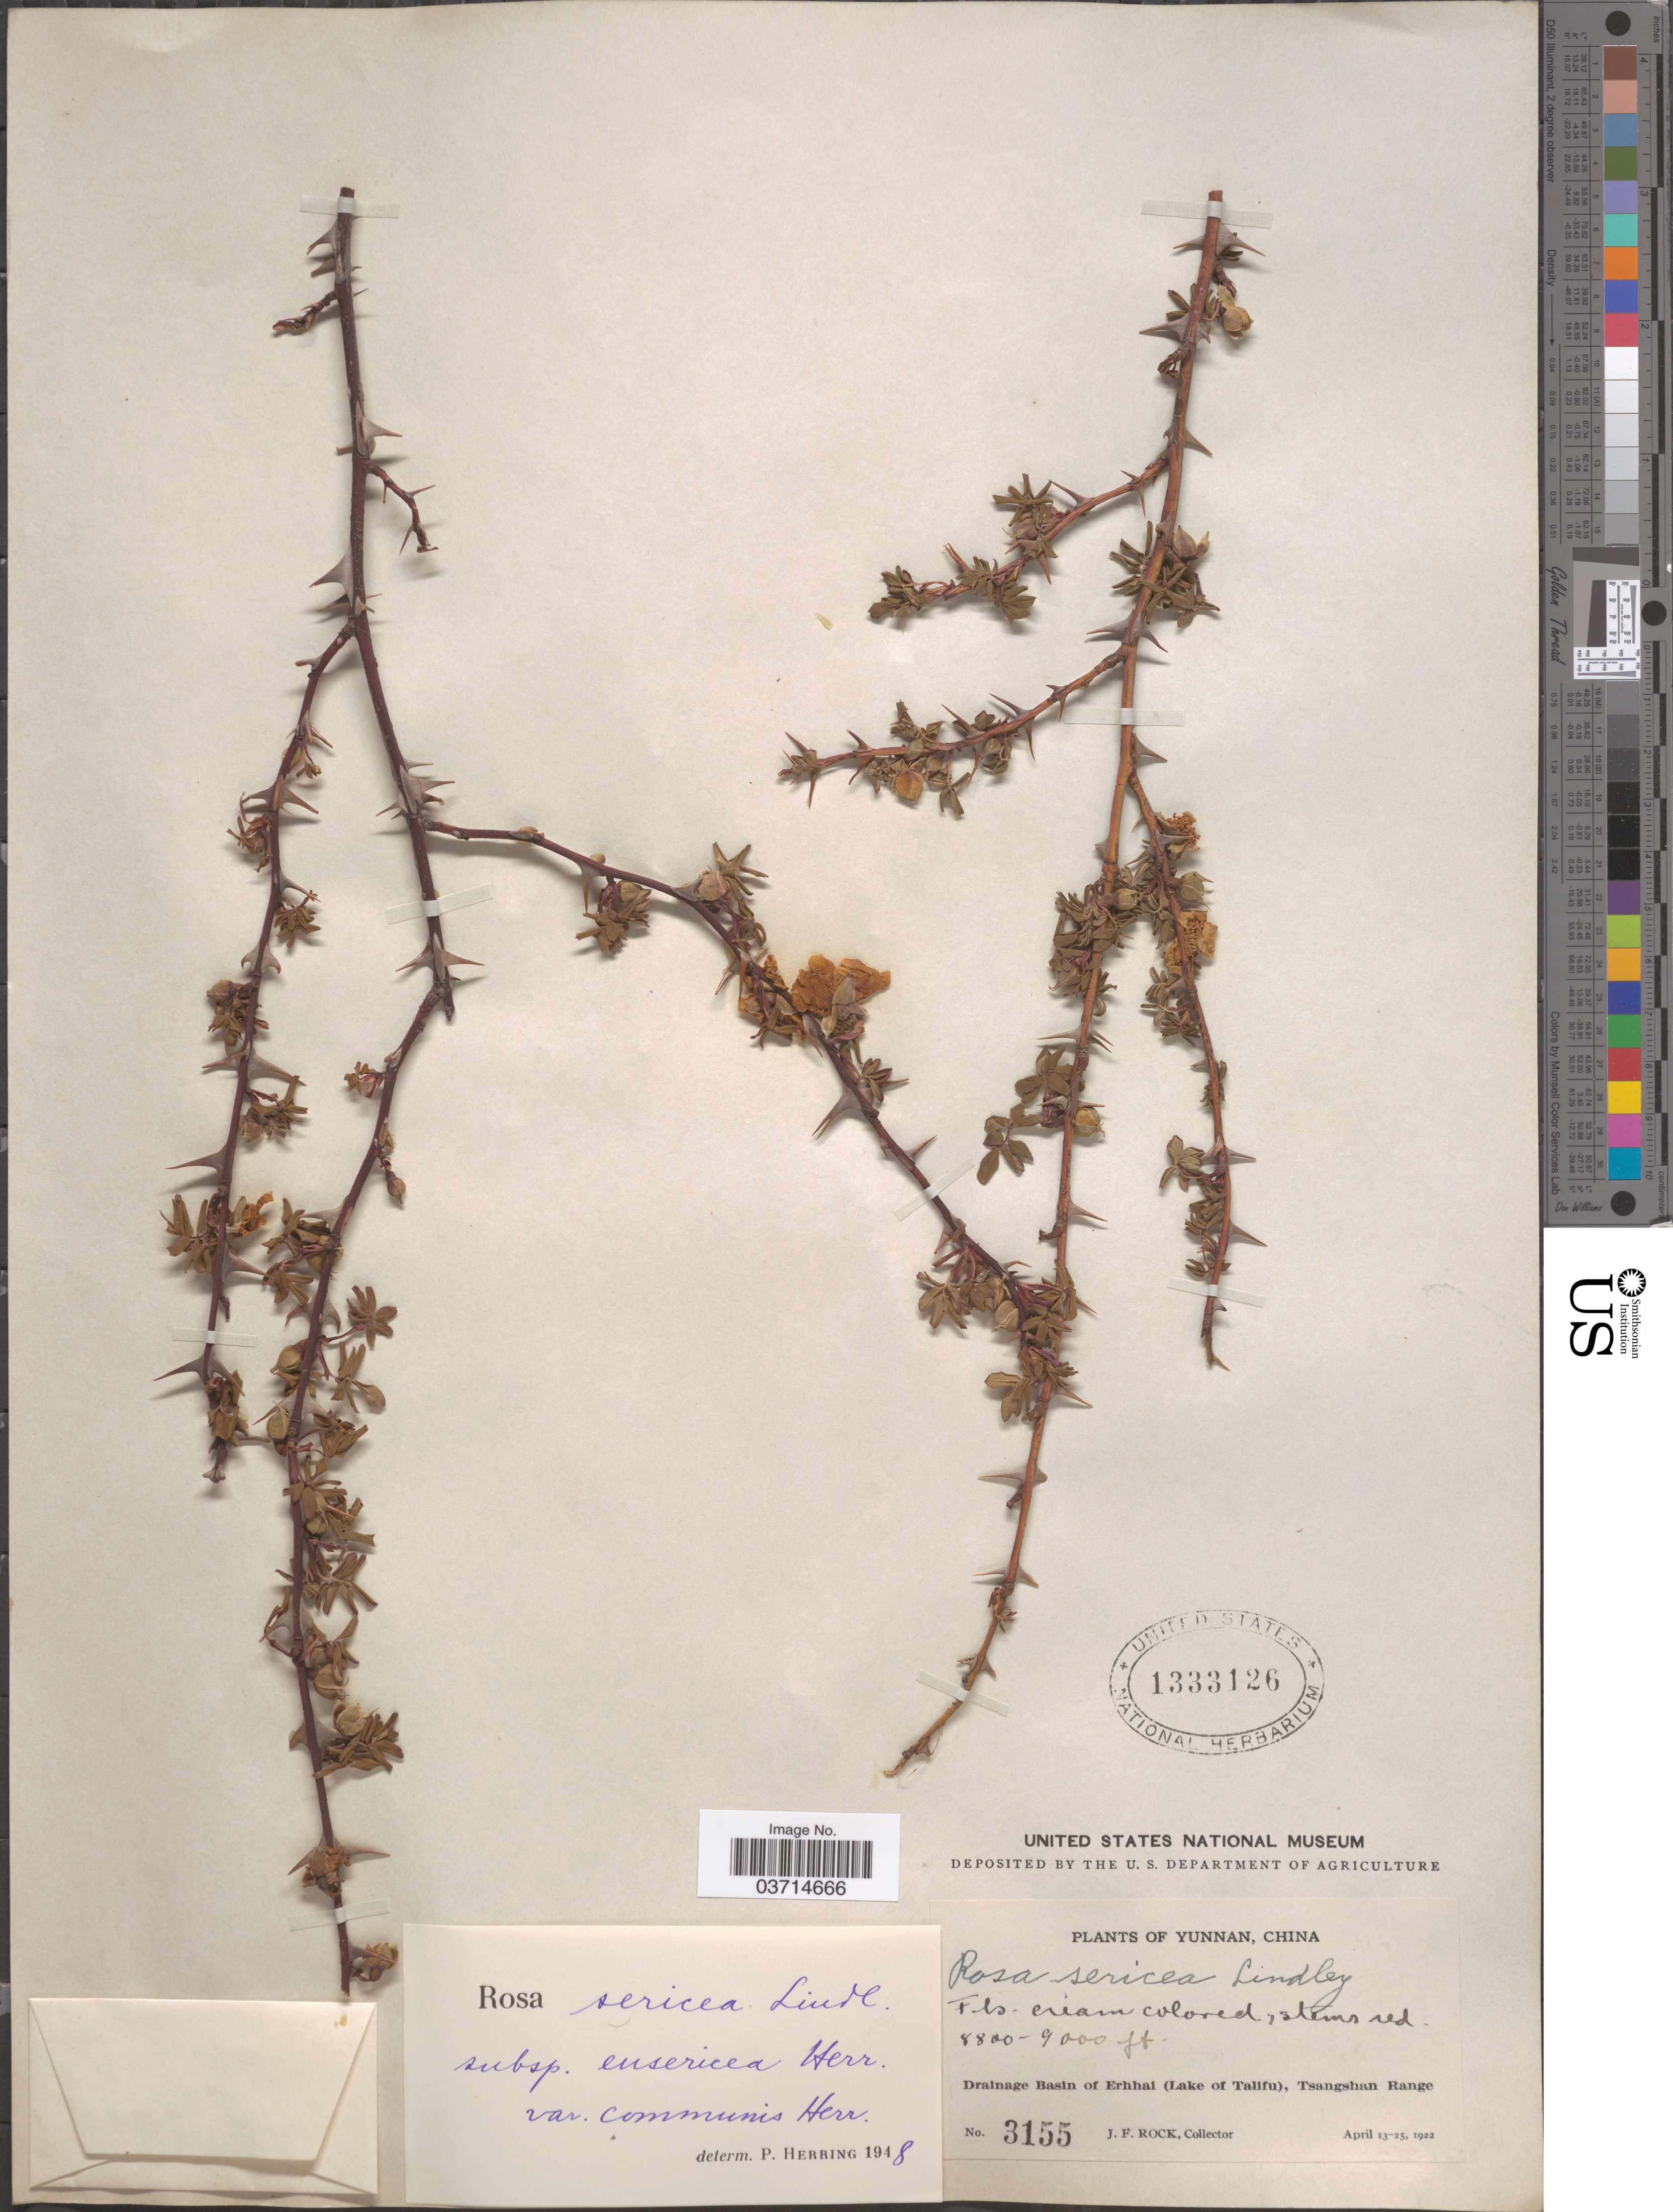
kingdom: Plantae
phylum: Tracheophyta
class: Magnoliopsida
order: Rosales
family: Rosaceae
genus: Rosa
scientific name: Rosa sericea var. sericea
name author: Lindl.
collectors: J. Rock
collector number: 3155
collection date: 1922-04-13/1922-04-25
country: China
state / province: Yunnan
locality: Drainage Basin of Erhhai (Lake of Talifu), Tsangshan Range.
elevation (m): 2682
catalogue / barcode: US 1333126